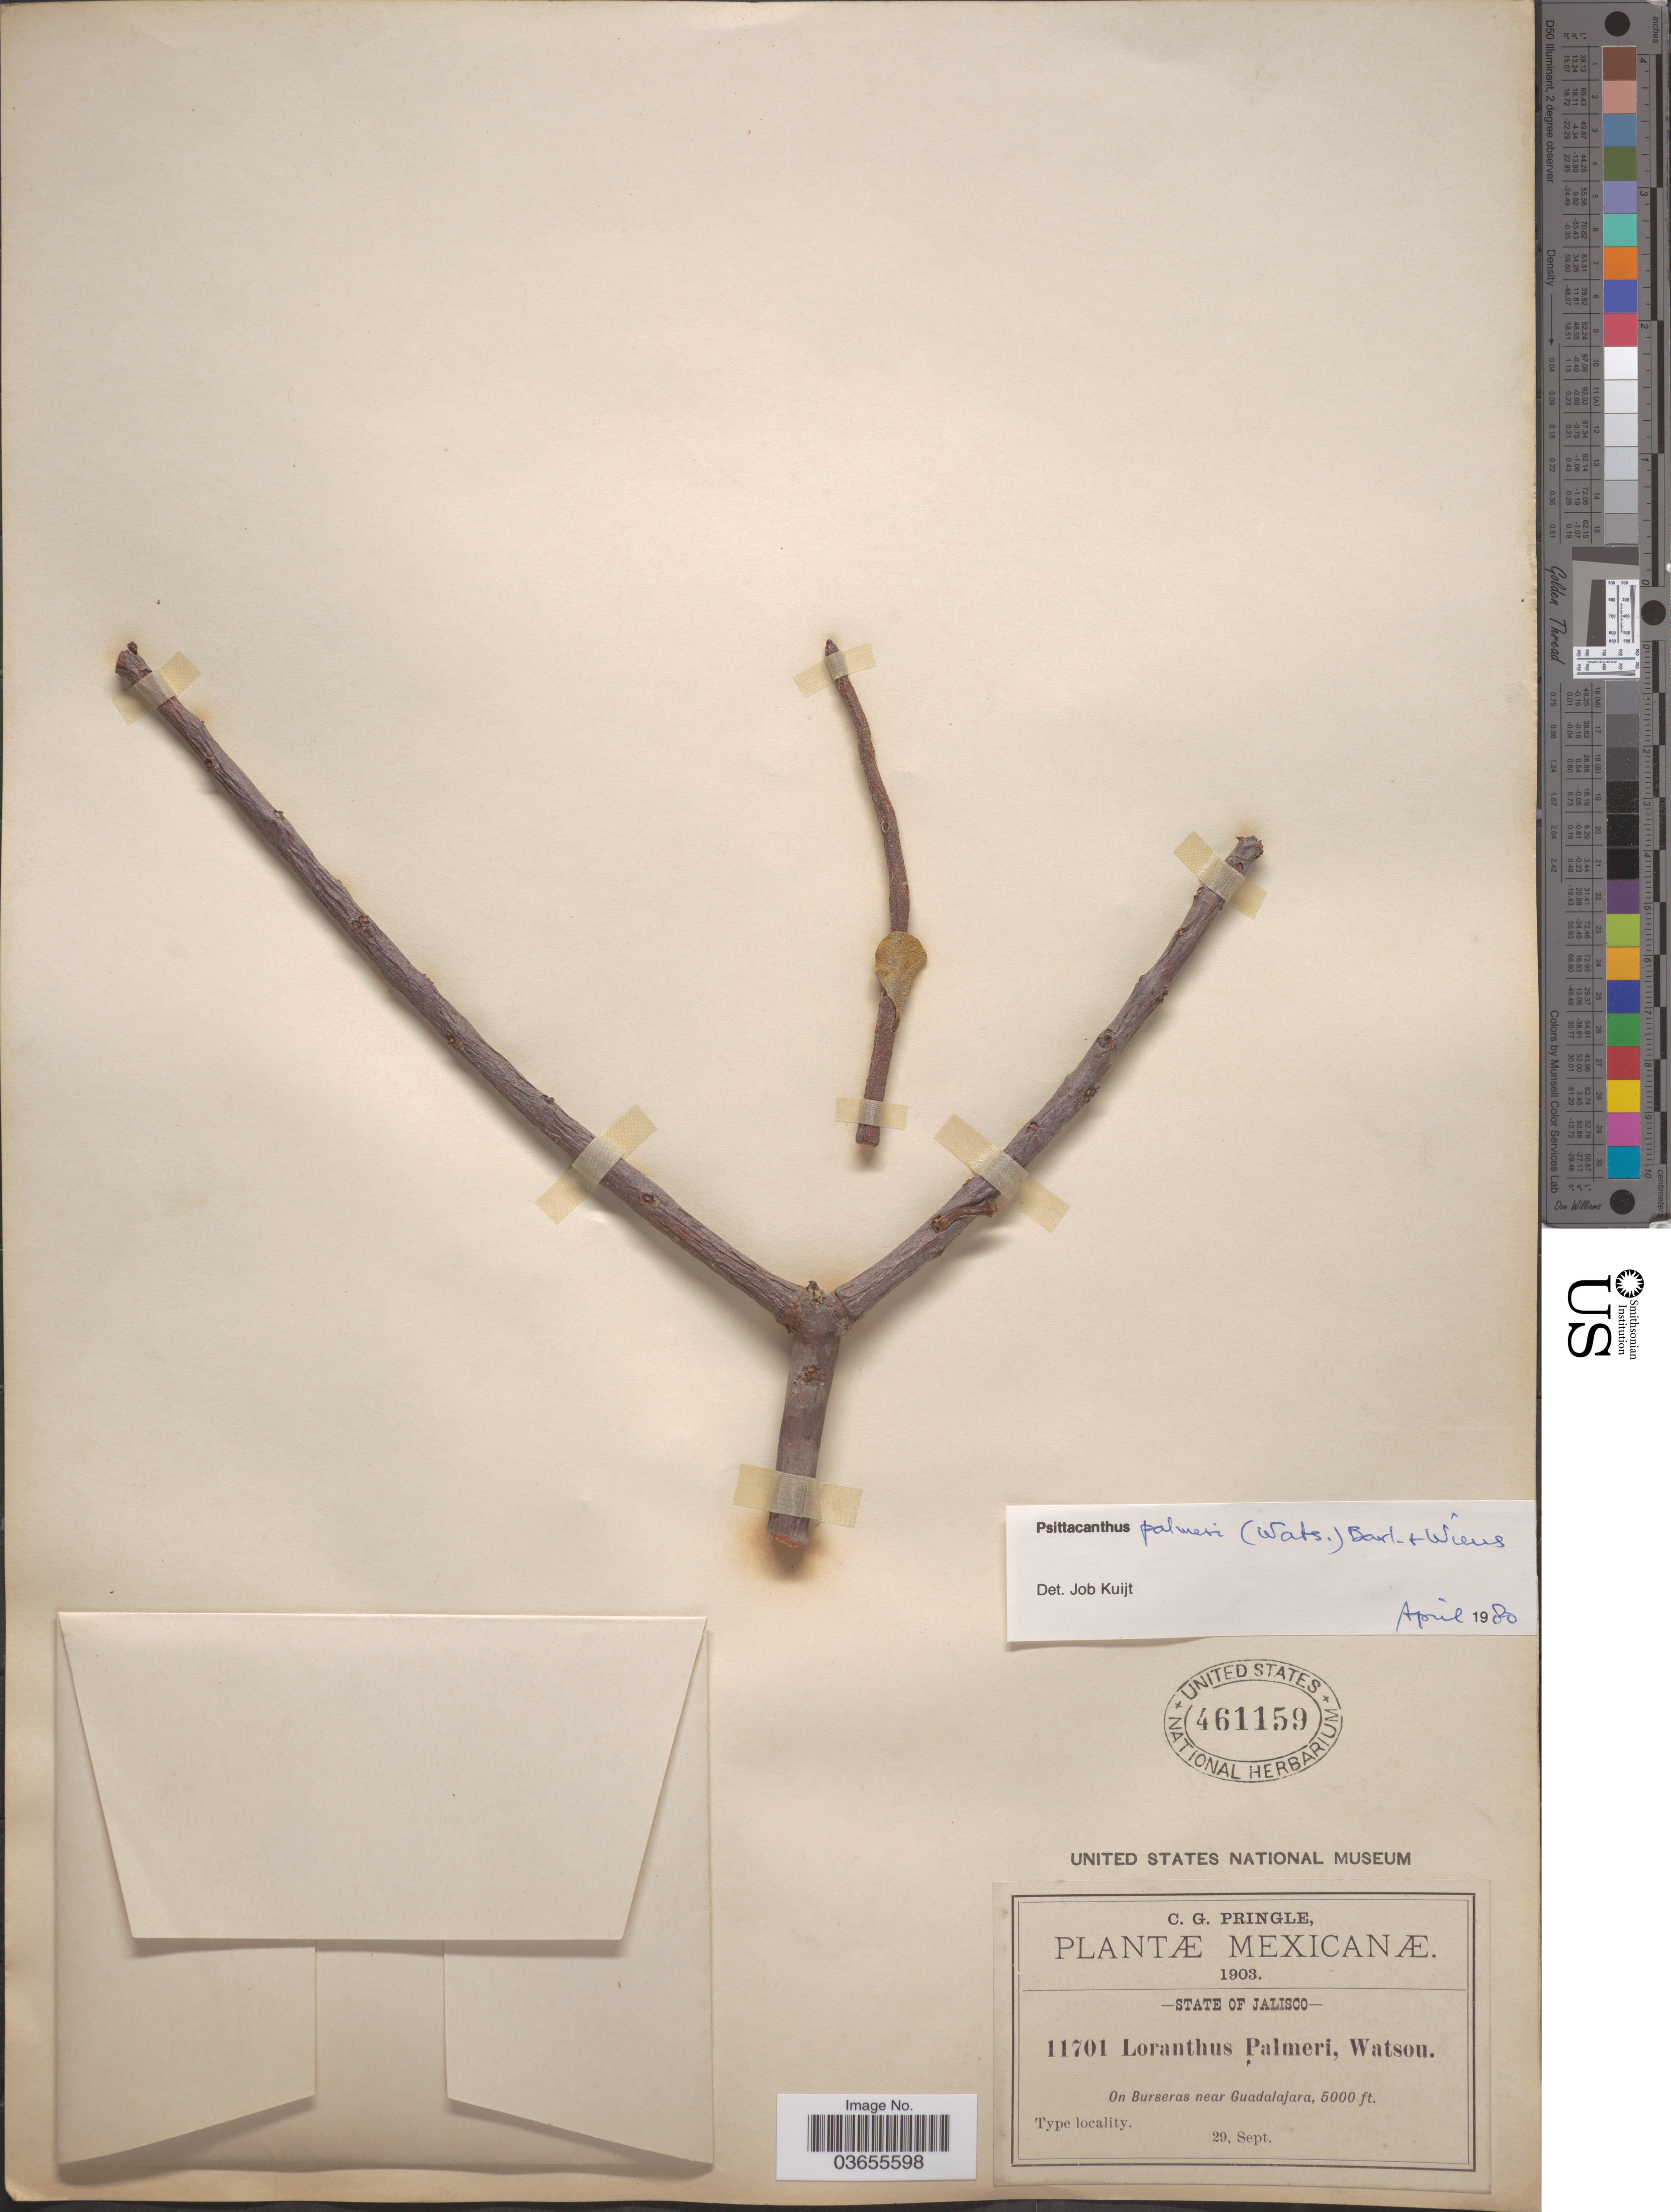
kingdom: Plantae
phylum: Tracheophyta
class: Magnoliopsida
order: Santalales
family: Loranthaceae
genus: Psittacanthus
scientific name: Psittacanthus palmeri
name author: (S. Watson) Barlow & Wiens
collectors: C. G. Pringle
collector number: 11701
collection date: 1903-09-29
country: Mexico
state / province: Jalisco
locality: On Burseras near Guadalajara.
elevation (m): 1524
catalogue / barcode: US 461159